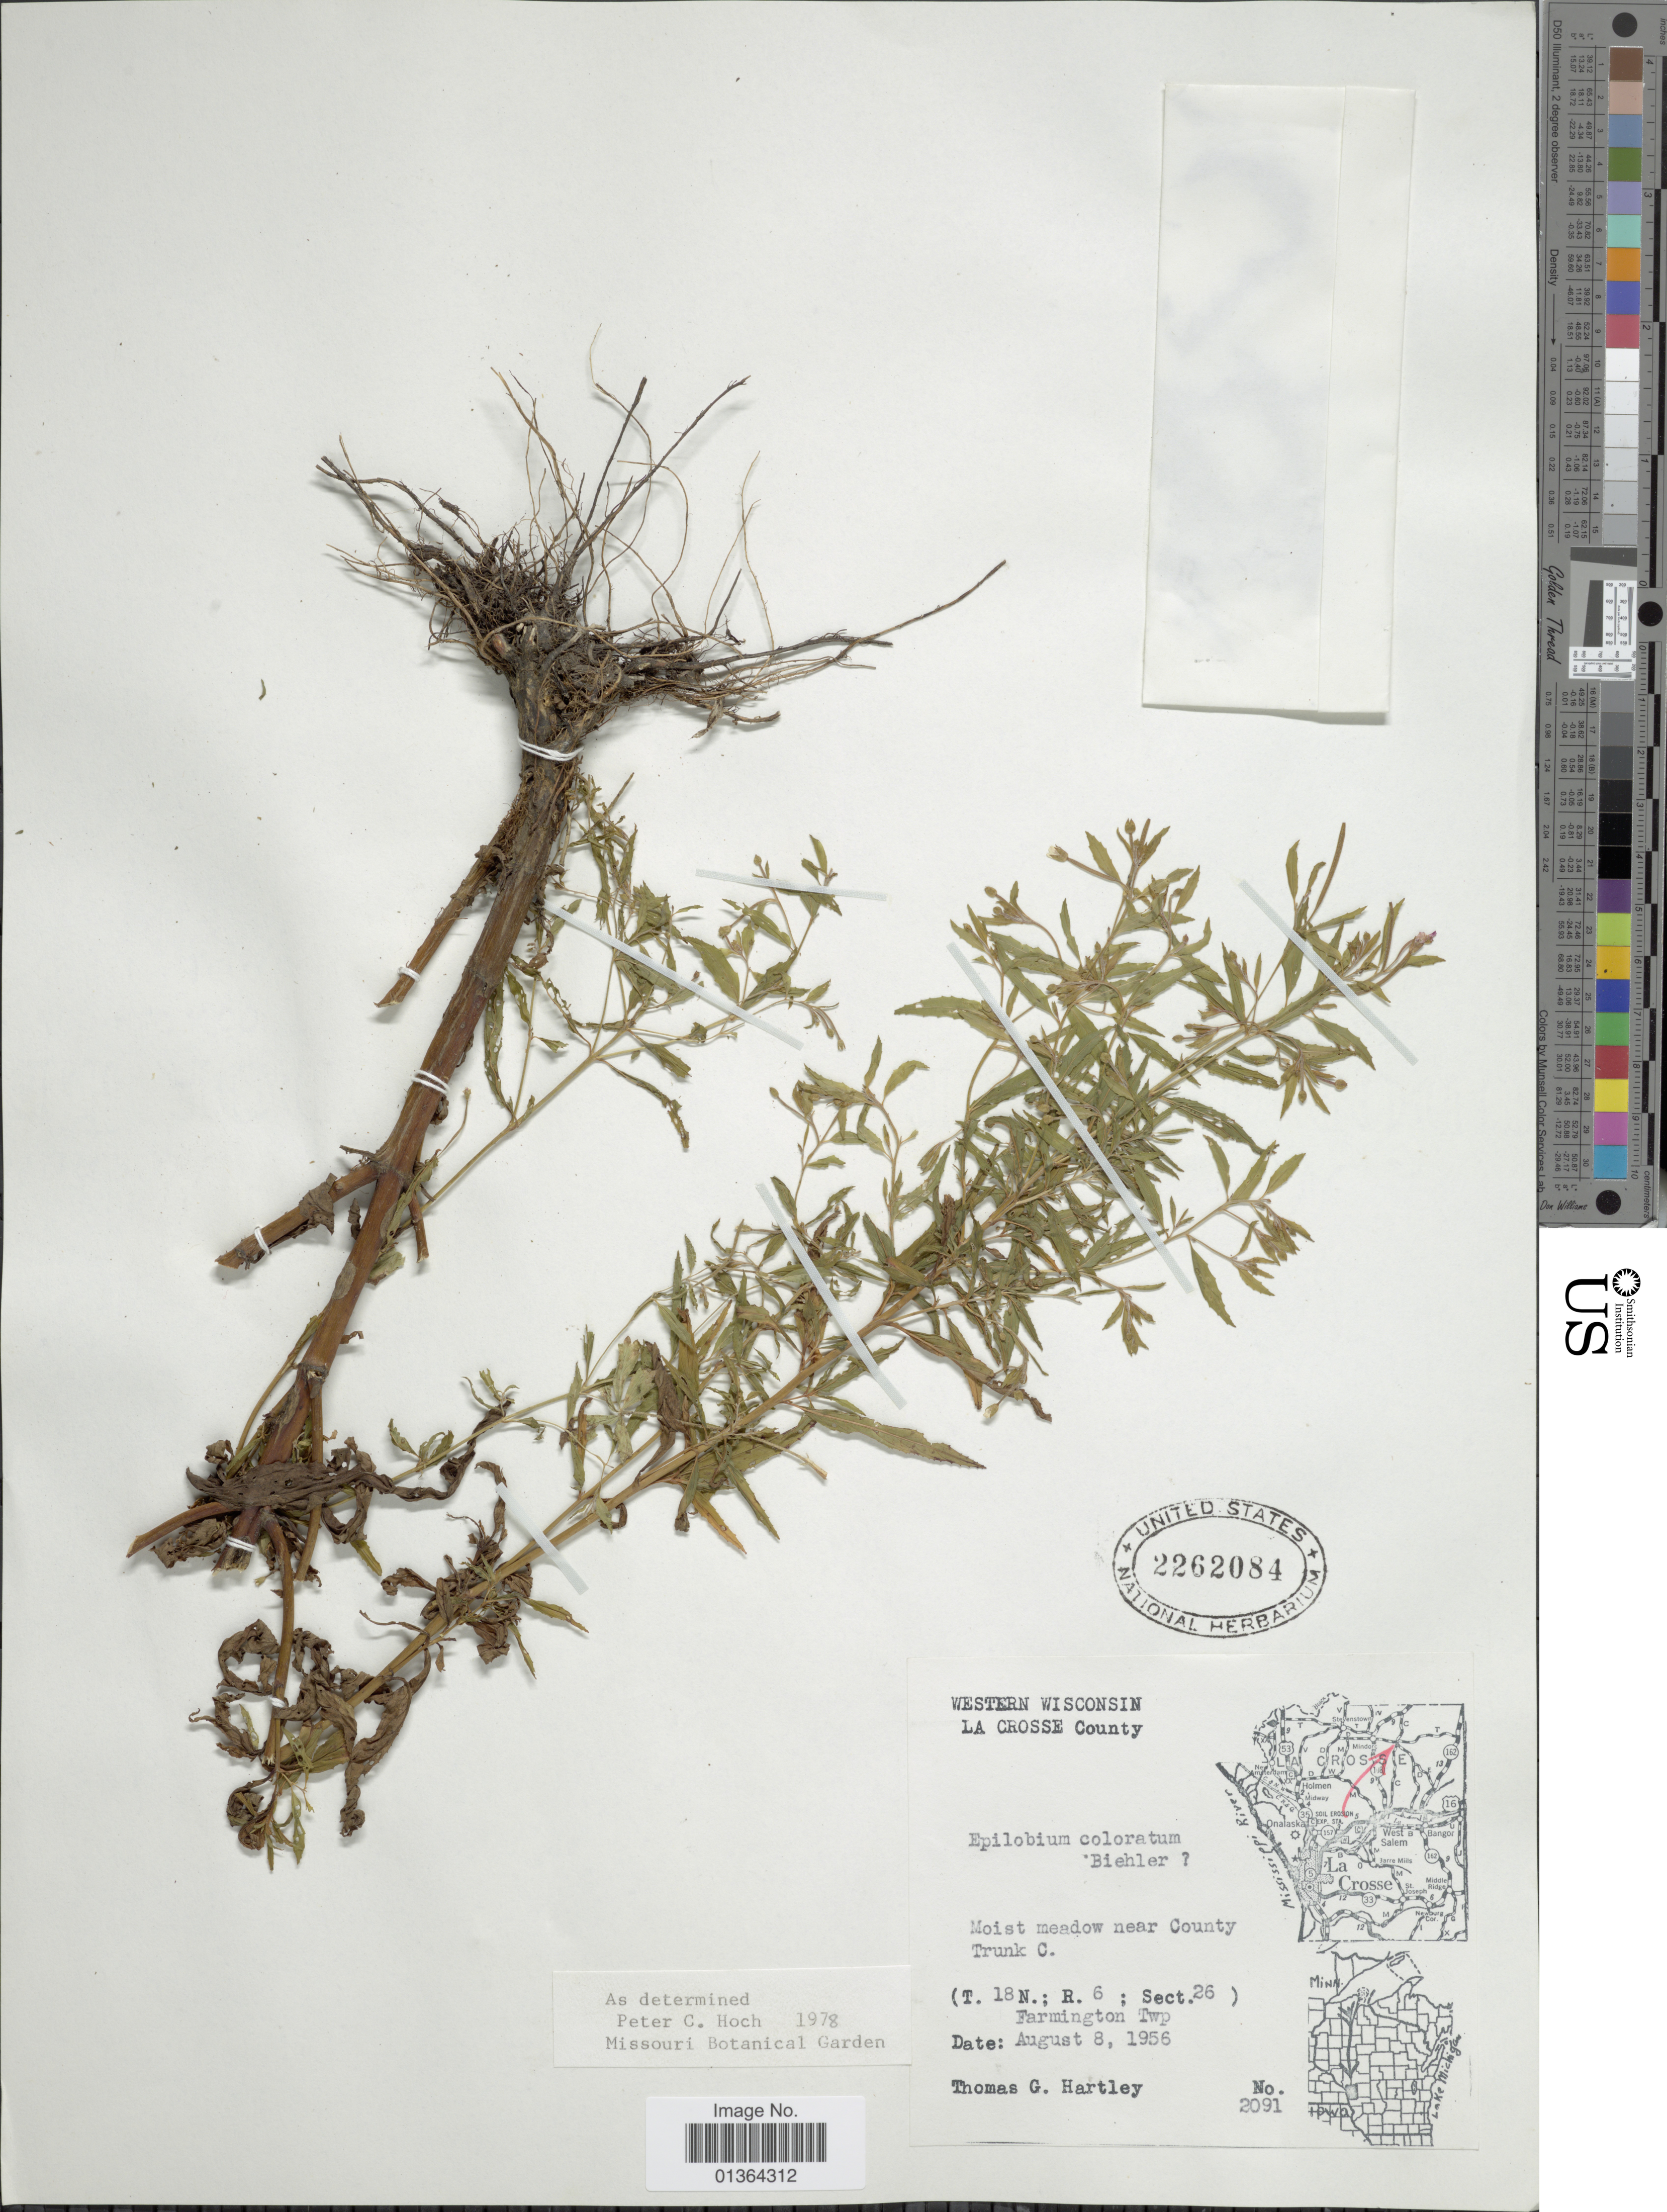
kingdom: Plantae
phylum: Tracheophyta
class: Magnoliopsida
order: Myrtales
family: Onagraceae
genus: Epilobium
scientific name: Epilobium coloratum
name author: Biehler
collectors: T. G. Hartley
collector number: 2091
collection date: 1956-08-08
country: United States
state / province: Wisconsin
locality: Western Wisconsin. La Crosse County. Moist meadow near County Trunk C. Farmington Twp.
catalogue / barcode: US 2262084